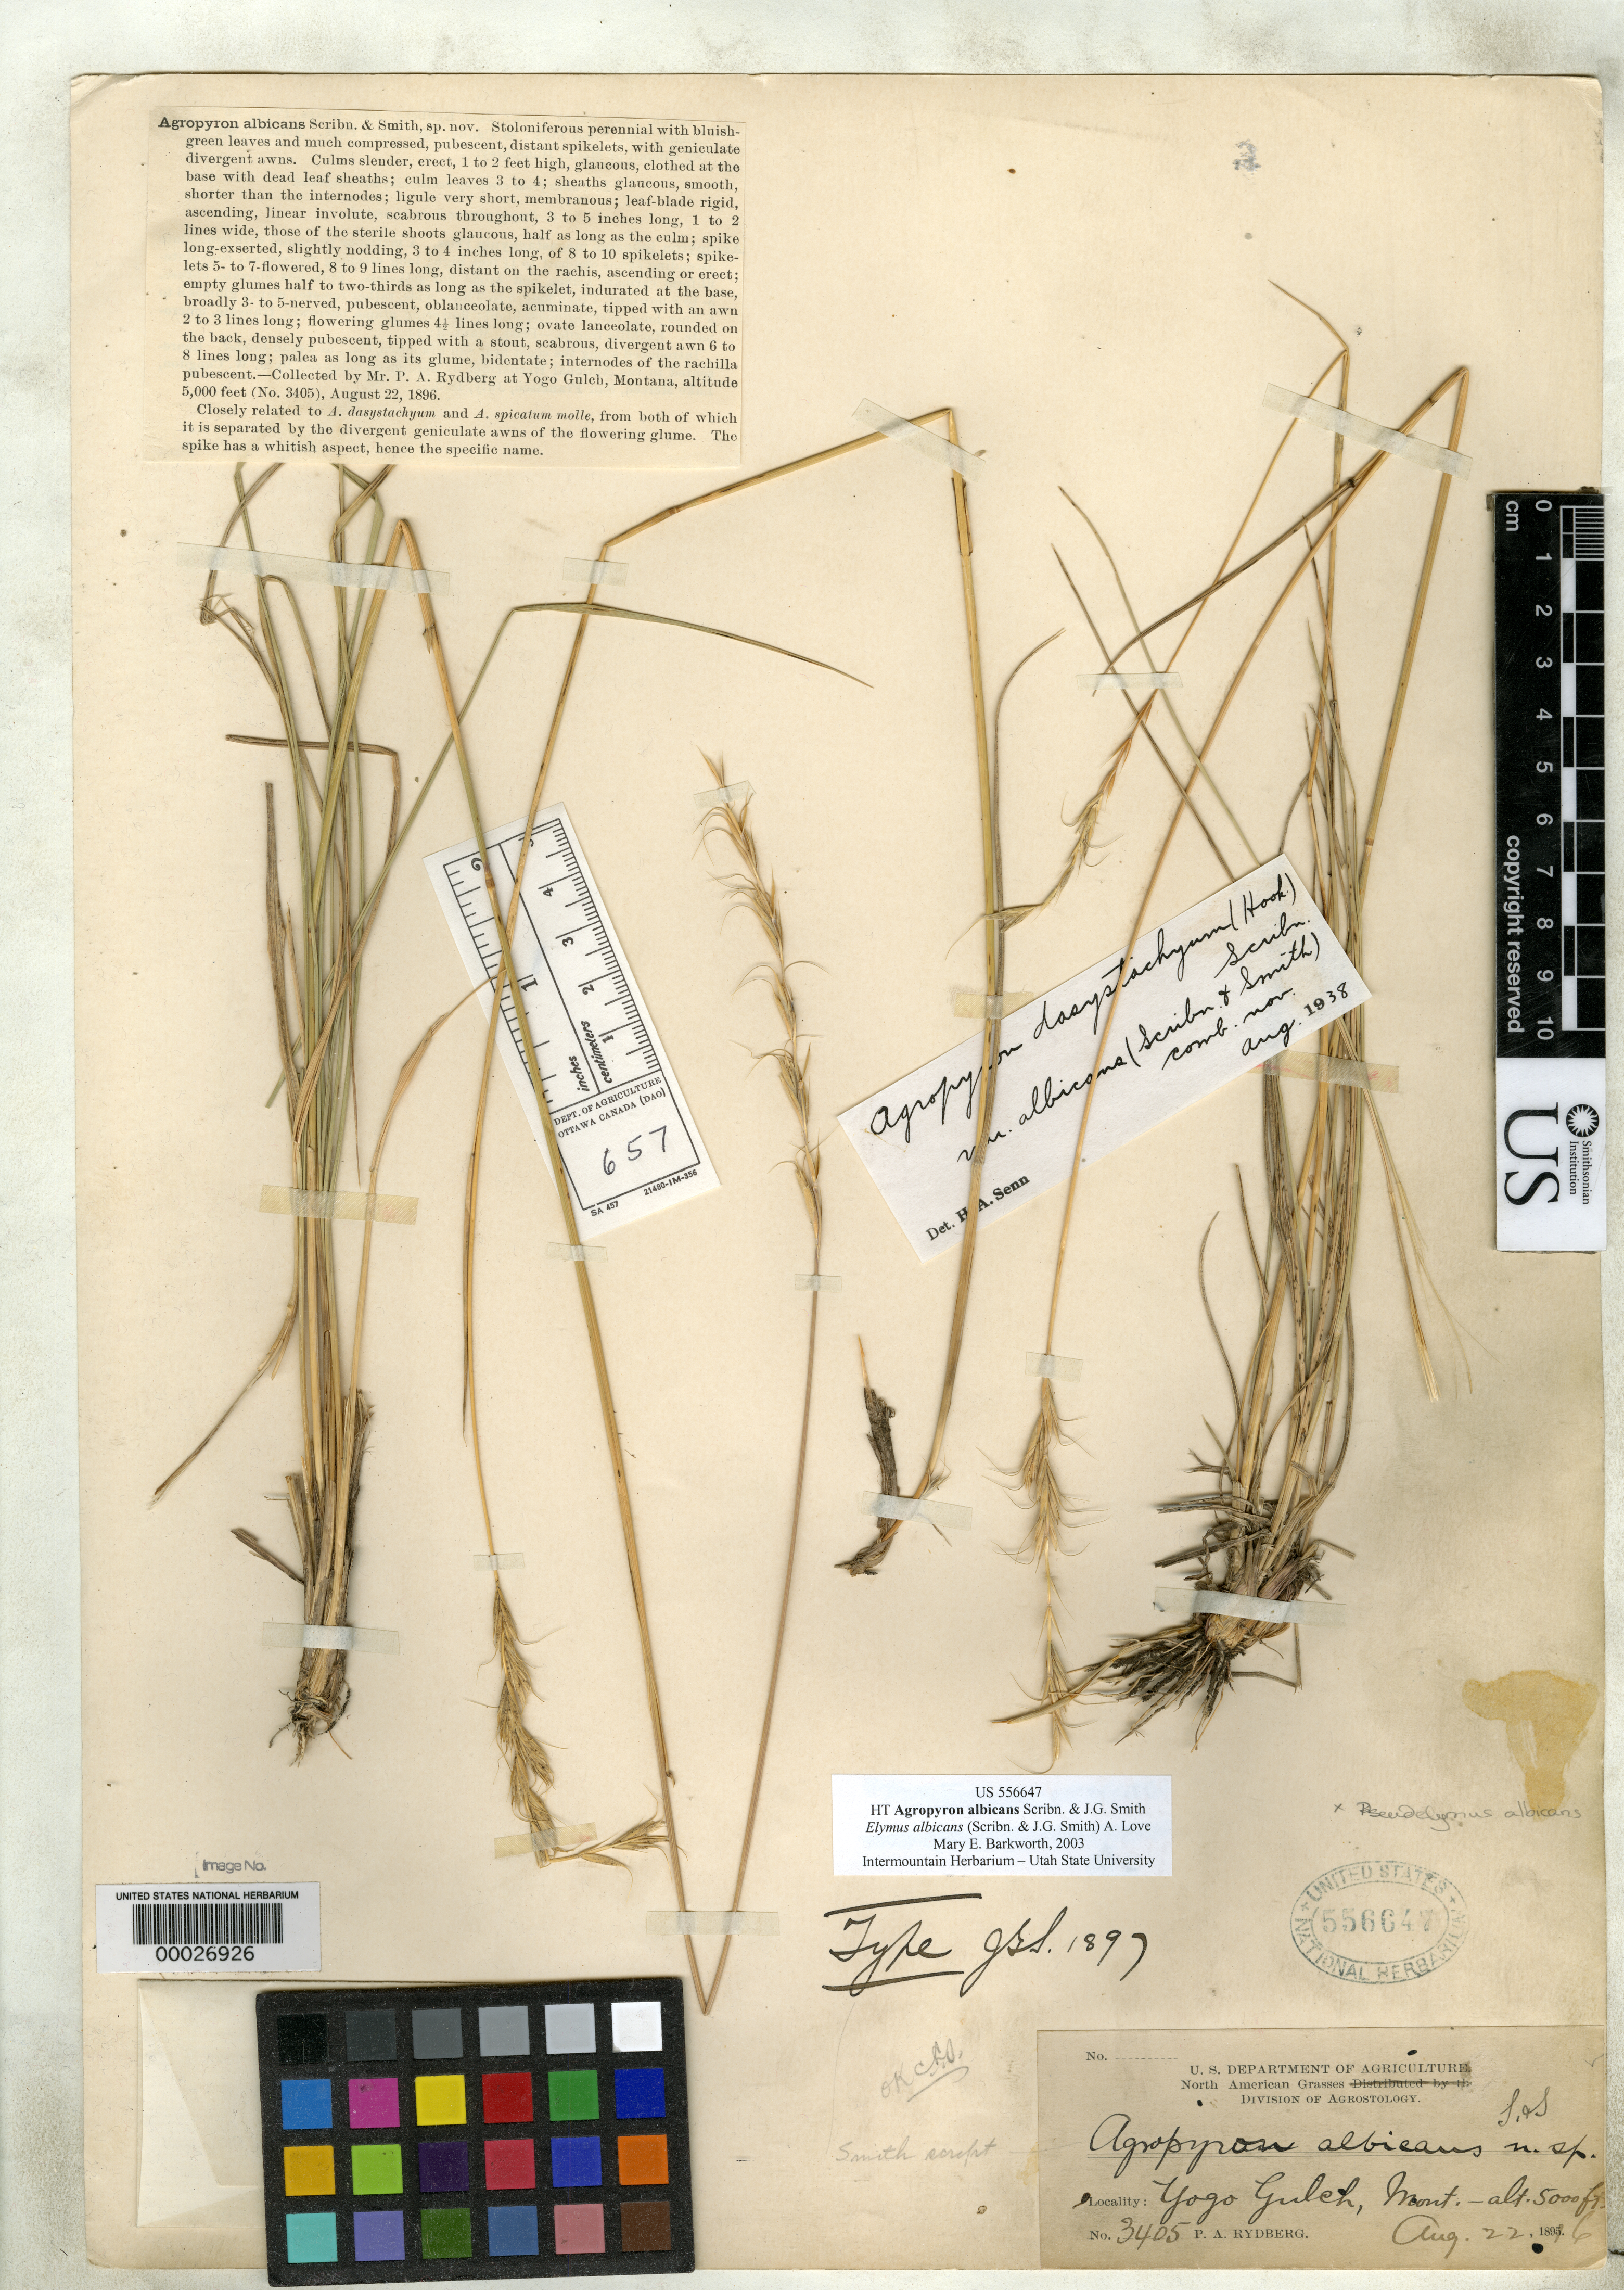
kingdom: Plantae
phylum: Tracheophyta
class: Liliopsida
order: Poales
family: Poaceae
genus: Agropyron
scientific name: Agropyron albicans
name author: Scribn. & J.G. Sm.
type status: Holotype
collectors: P. A. Rydberg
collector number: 3405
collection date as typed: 22 Aug 1896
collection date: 1896-08-22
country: United States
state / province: Montana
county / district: Judith Basin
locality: Yogo Gulch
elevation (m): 1524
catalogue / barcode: US 556647